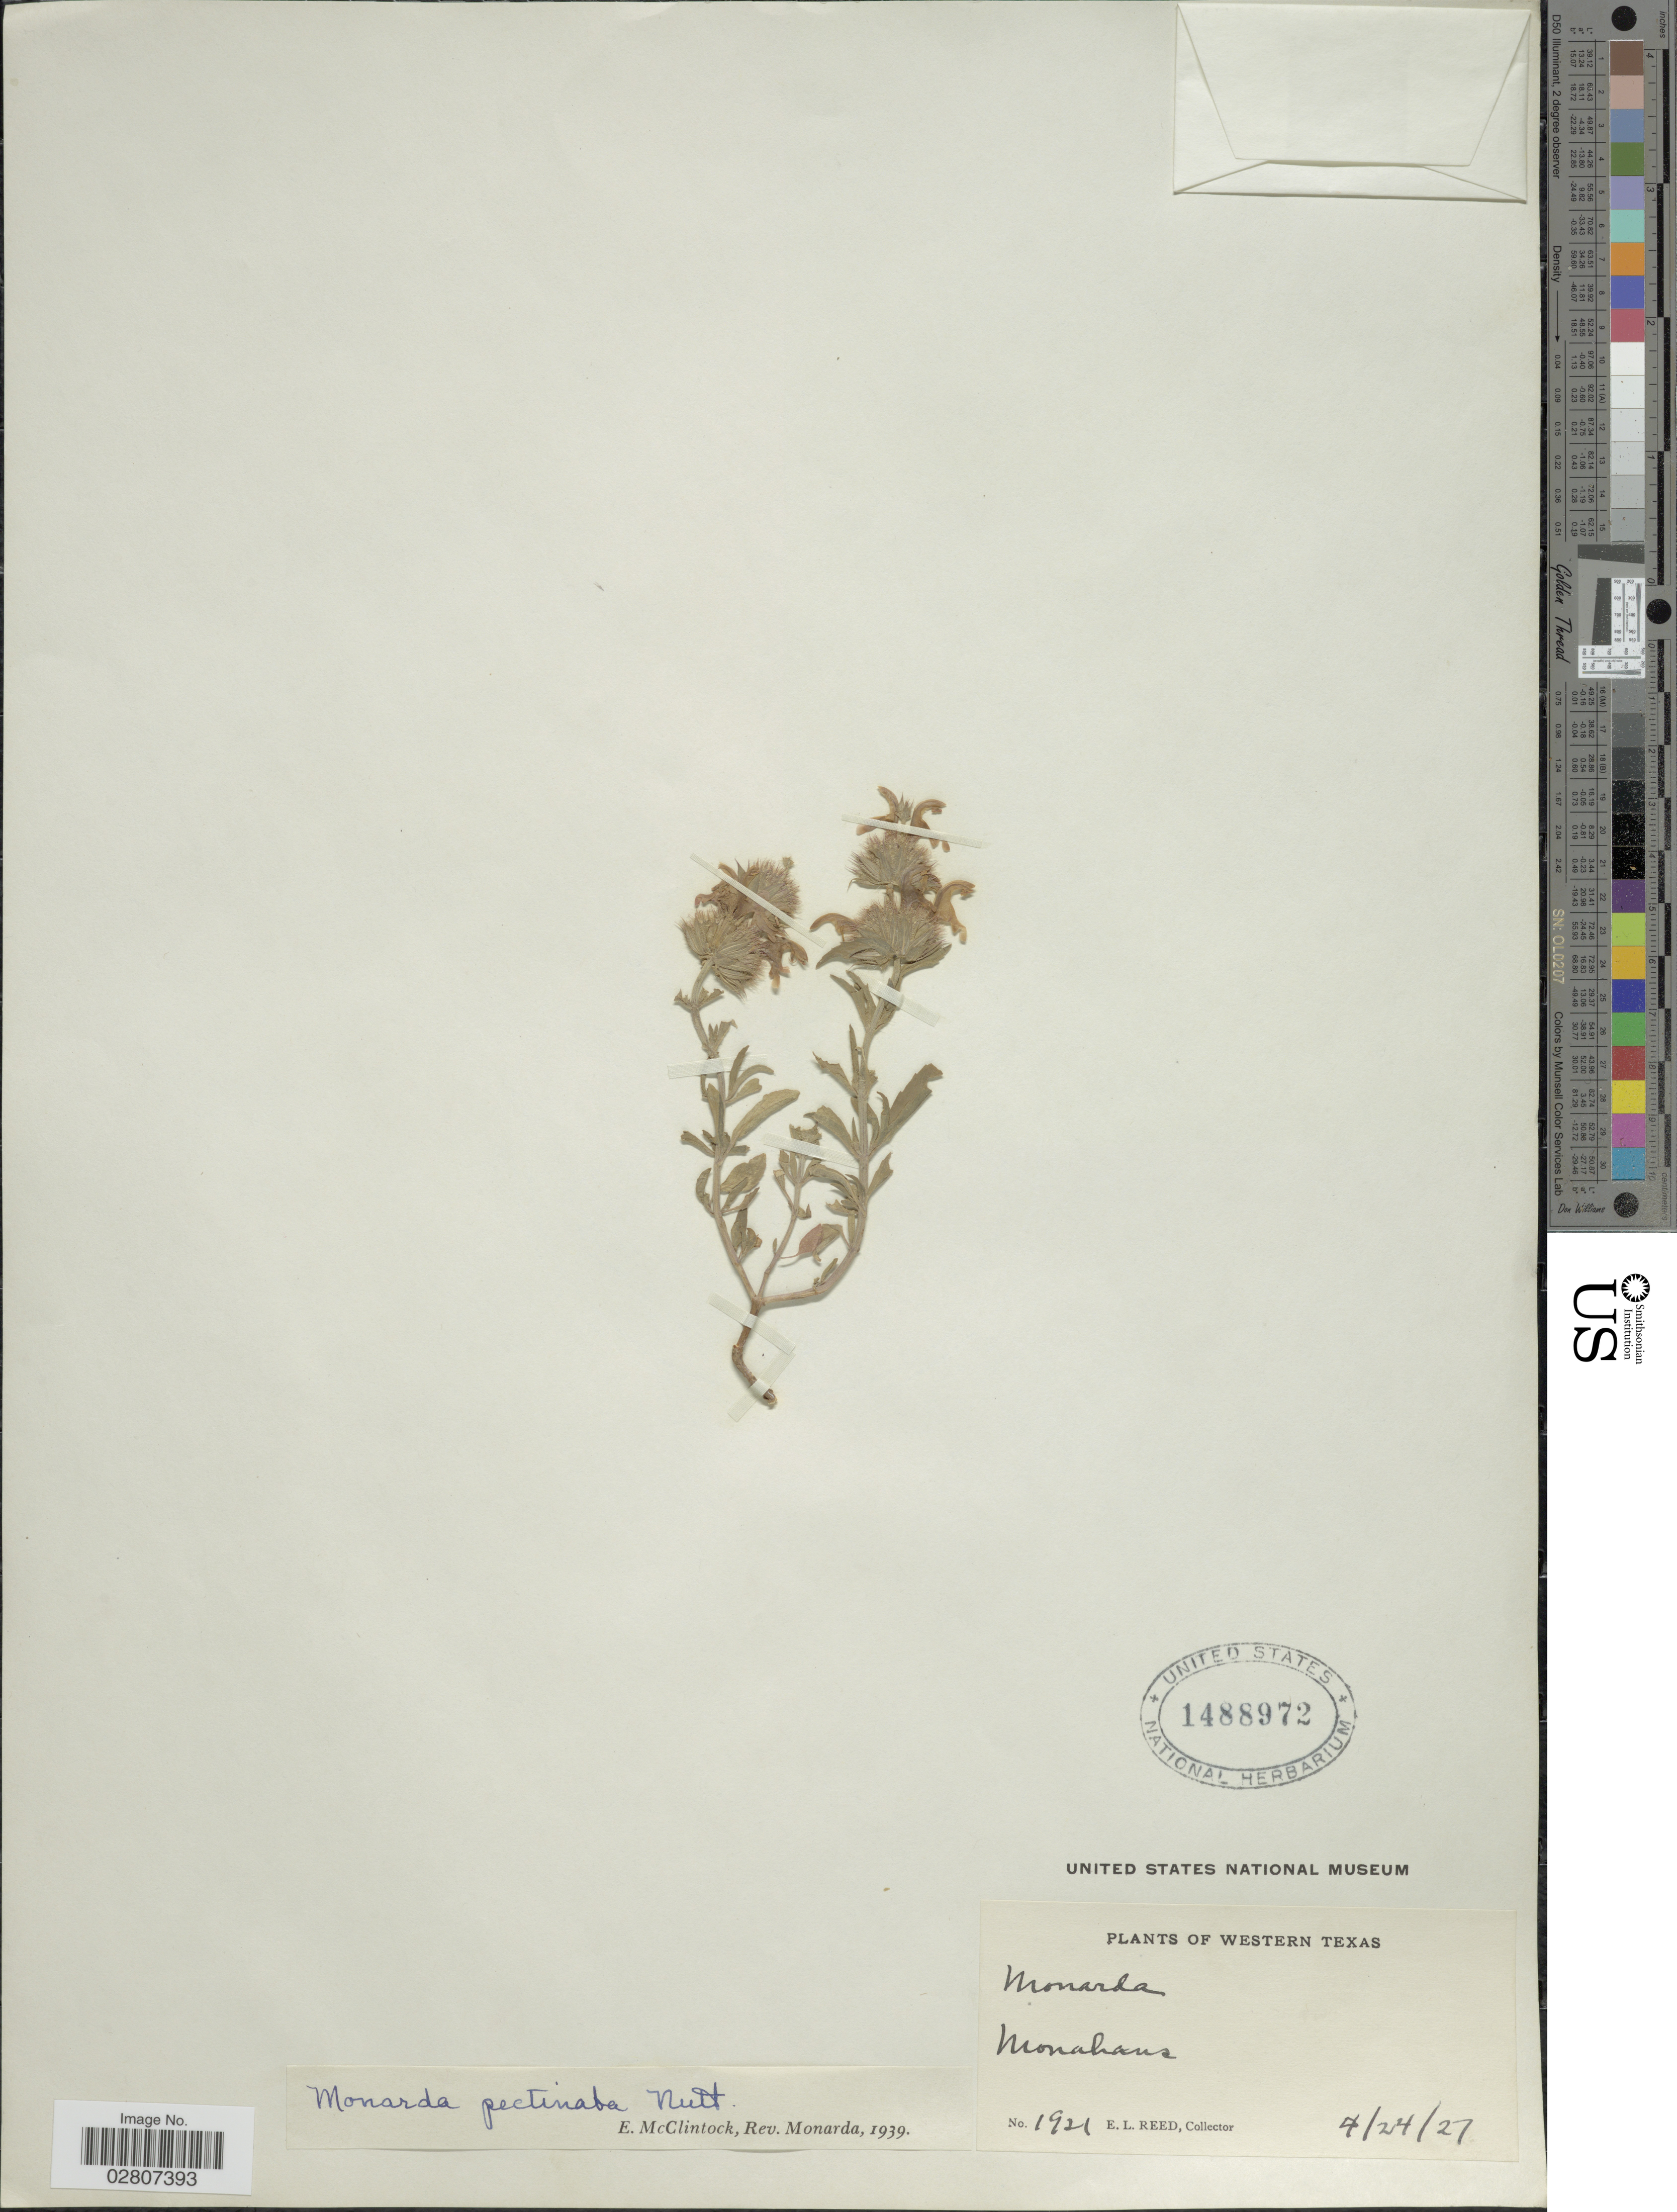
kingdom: Plantae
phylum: Tracheophyta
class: Magnoliopsida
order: Lamiales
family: Lamiaceae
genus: Monarda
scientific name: Monarda pectinata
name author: Nutt.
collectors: E. Reed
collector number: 1921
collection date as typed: Transcribed d/m/y: 24/4/27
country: United States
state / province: Texas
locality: Western Texas. Monahans.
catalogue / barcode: US 1488972